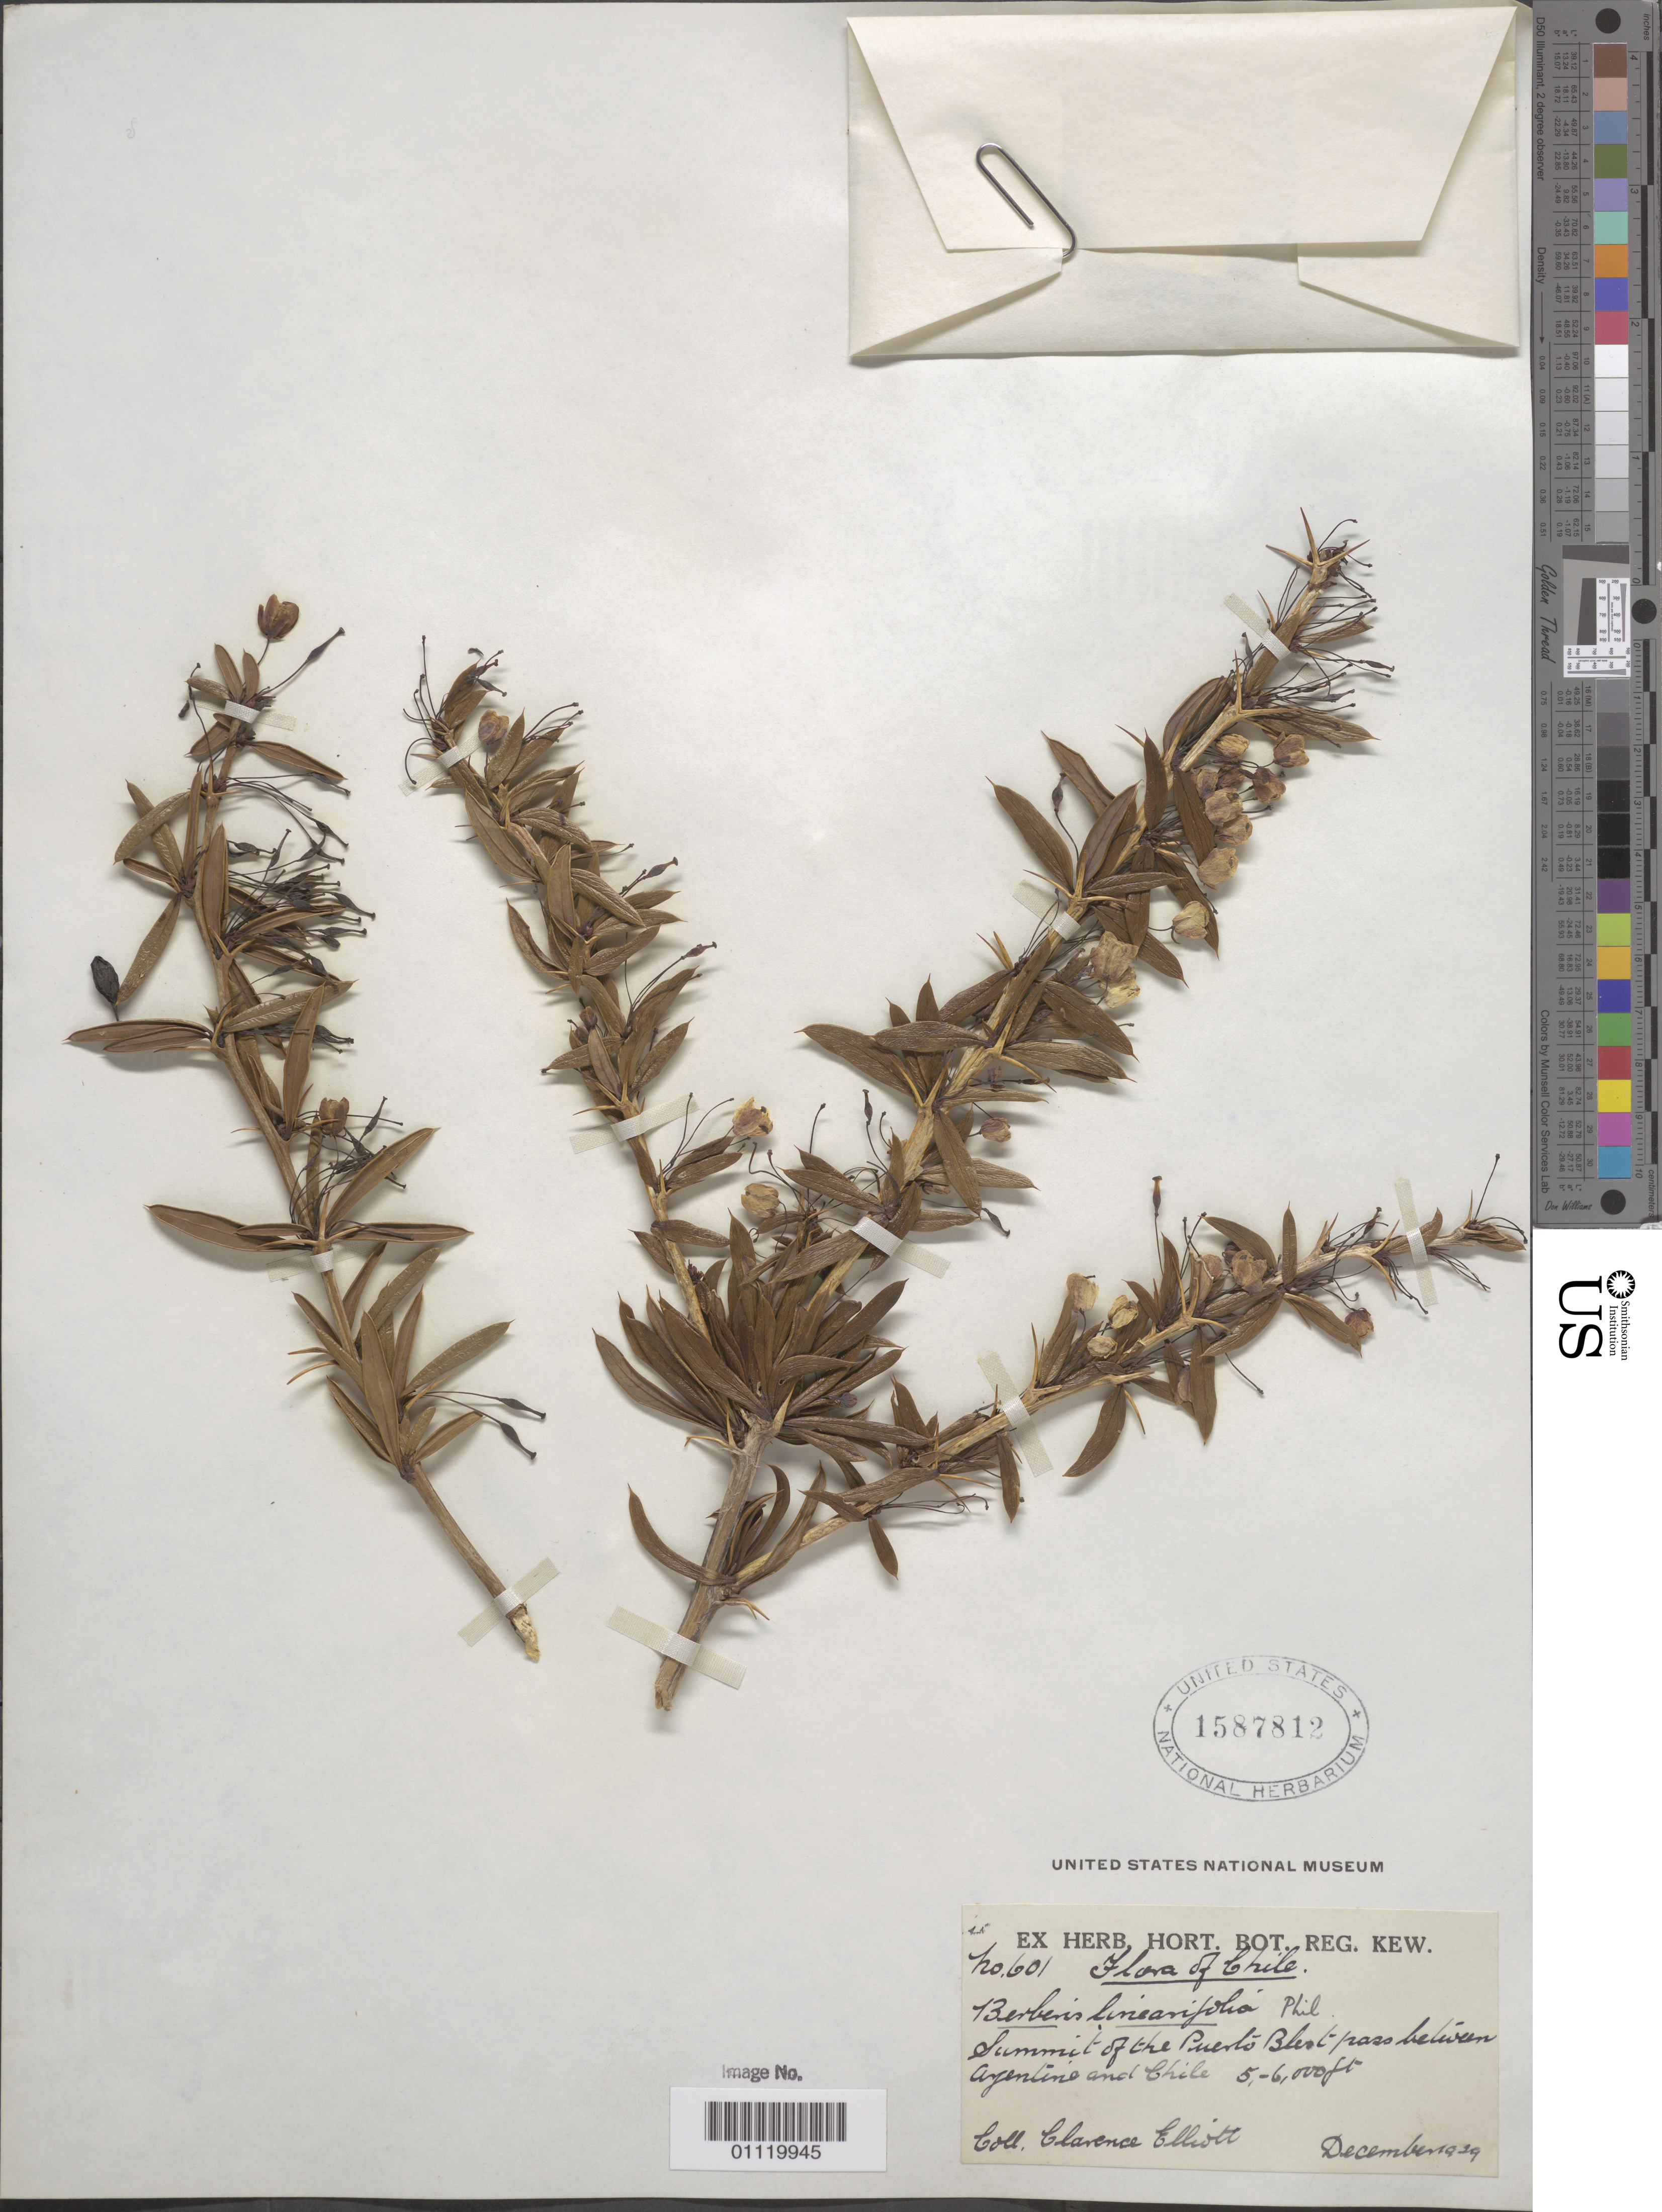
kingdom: Plantae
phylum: Tracheophyta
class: Magnoliopsida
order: Ranunculales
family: Berberidaceae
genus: Berberis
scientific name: Berberis linearifolia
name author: Phil.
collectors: C. Elliot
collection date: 1919-12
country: Argentina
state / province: Rio Negro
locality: Summit of the Puerto Blest pass between Argentina and Chile.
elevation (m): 5000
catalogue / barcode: US 1587812